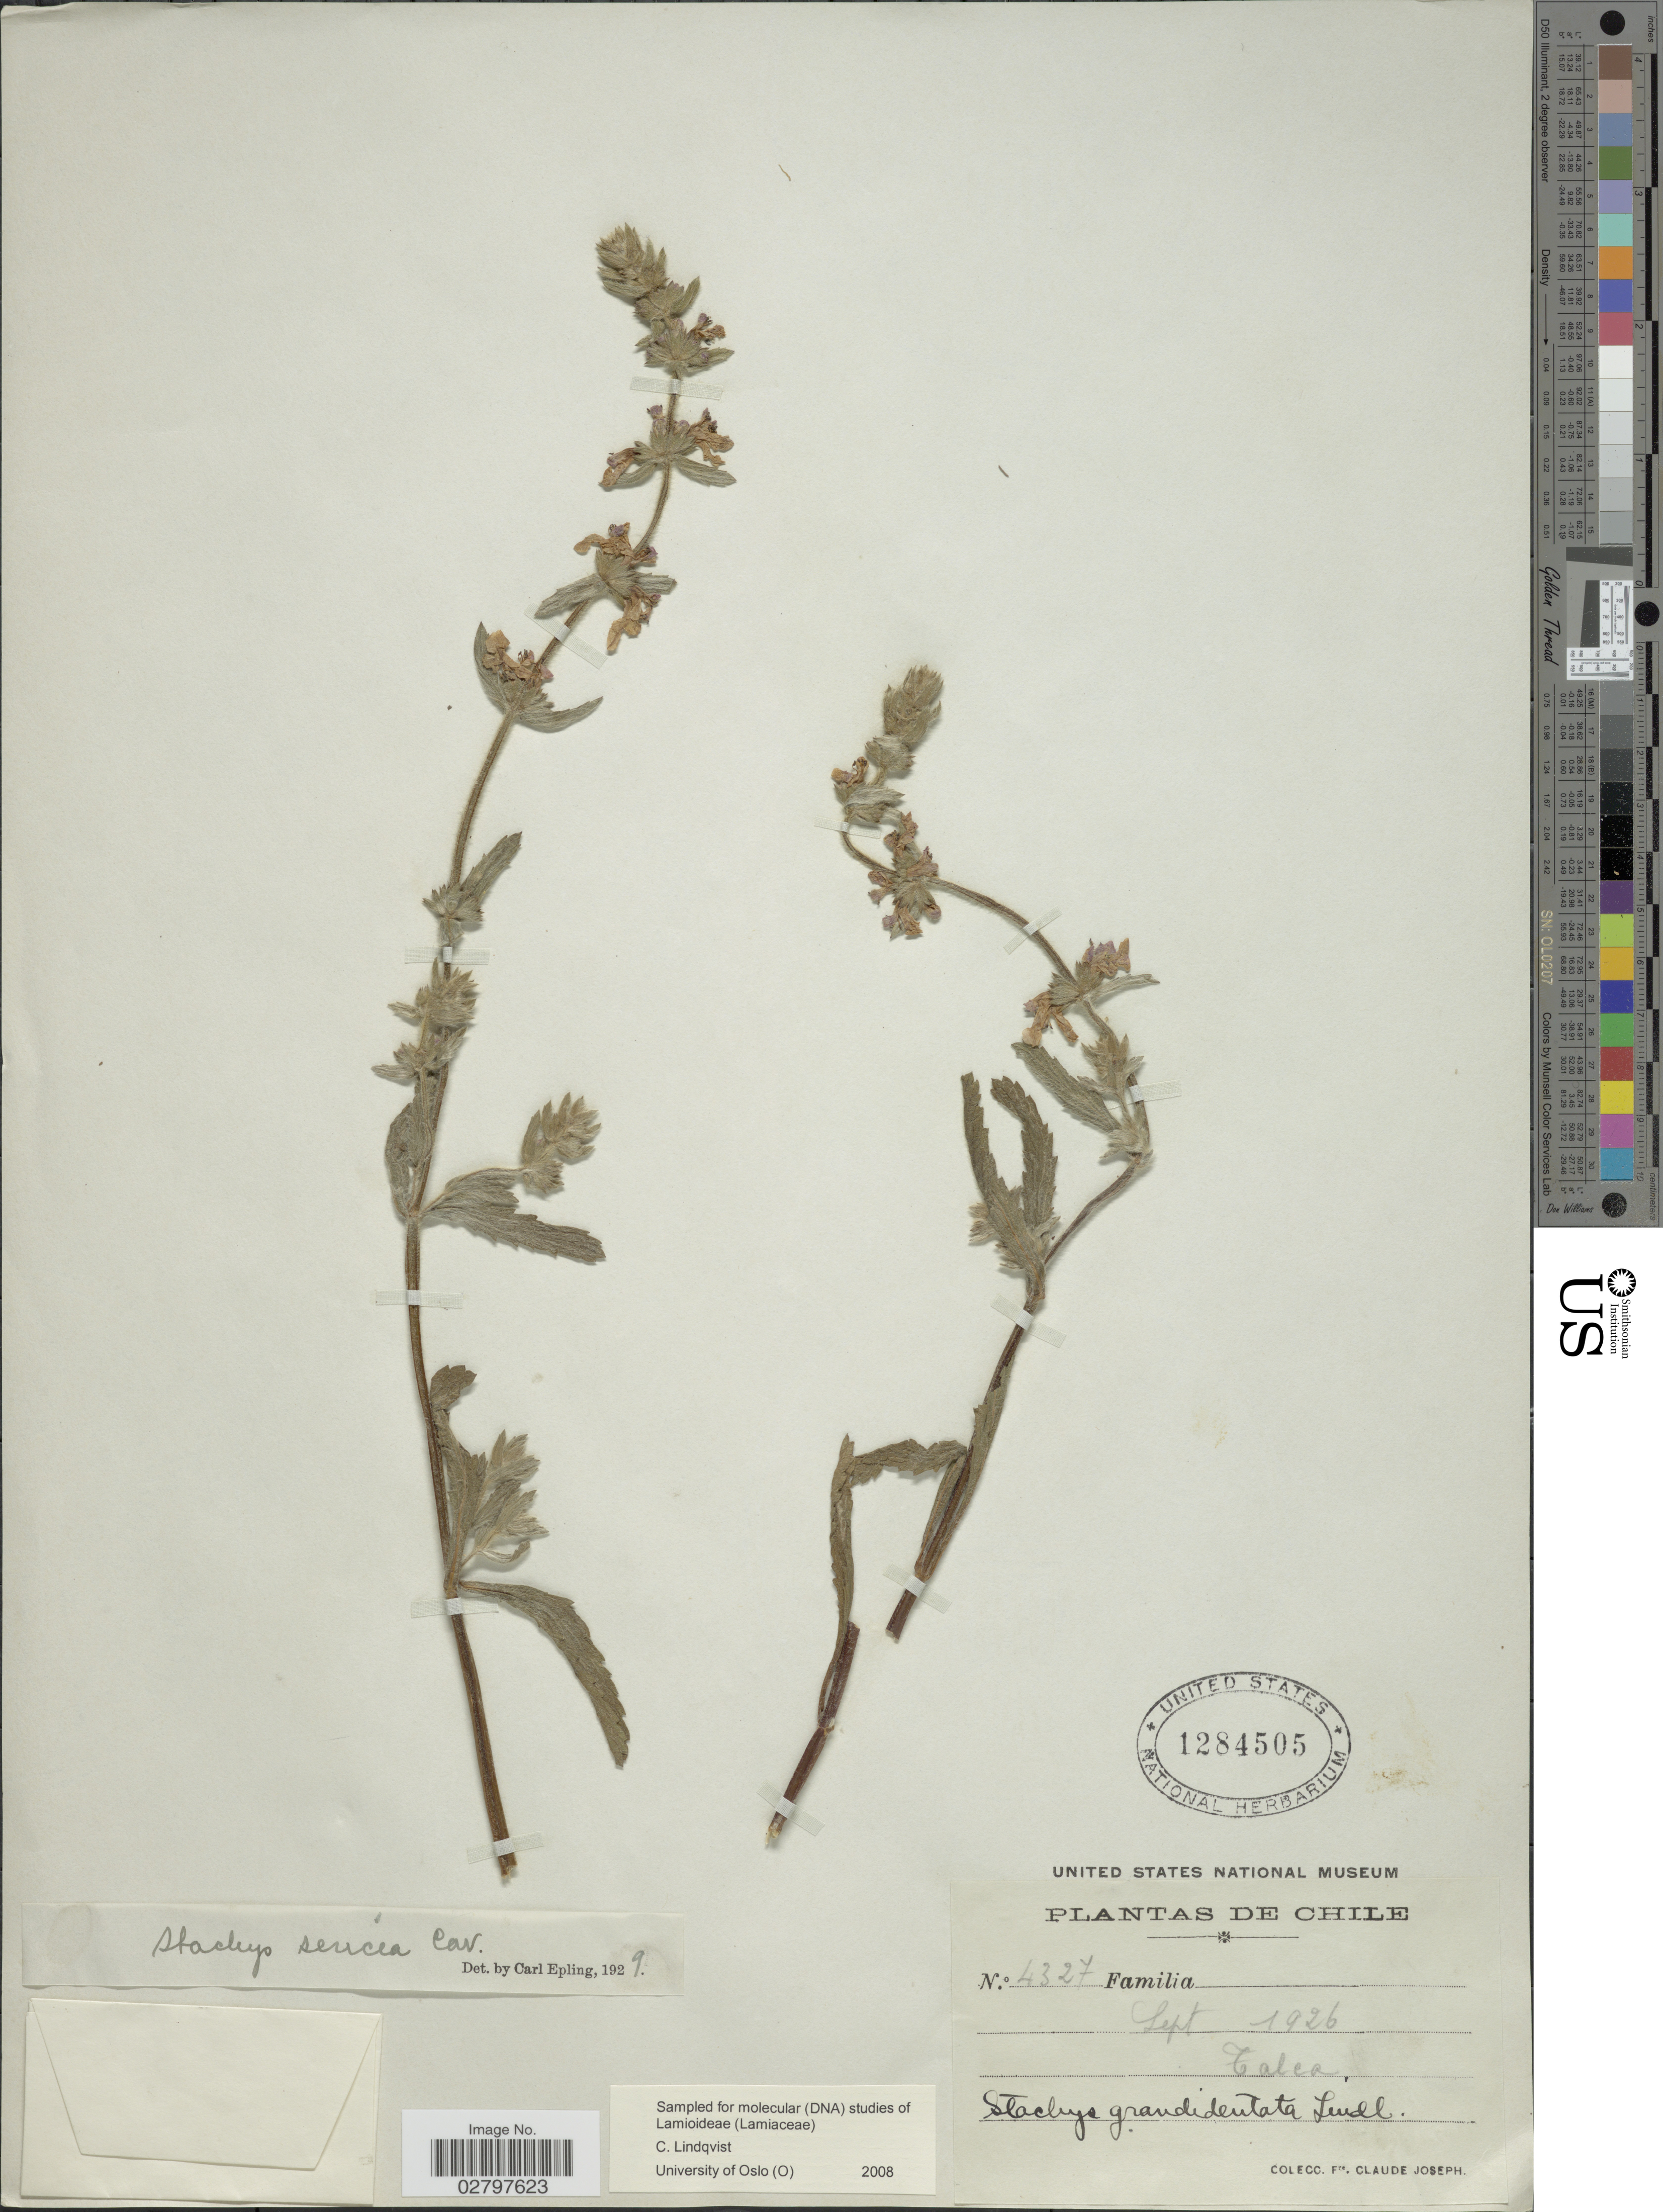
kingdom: Plantae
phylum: Tracheophyta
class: Magnoliopsida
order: Lamiales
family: Lamiaceae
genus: Stachys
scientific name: Stachys sericea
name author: Cav.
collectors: Bro. Claude-Joseph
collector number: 4327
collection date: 1926-09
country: Chile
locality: Talca.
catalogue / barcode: US 1284505